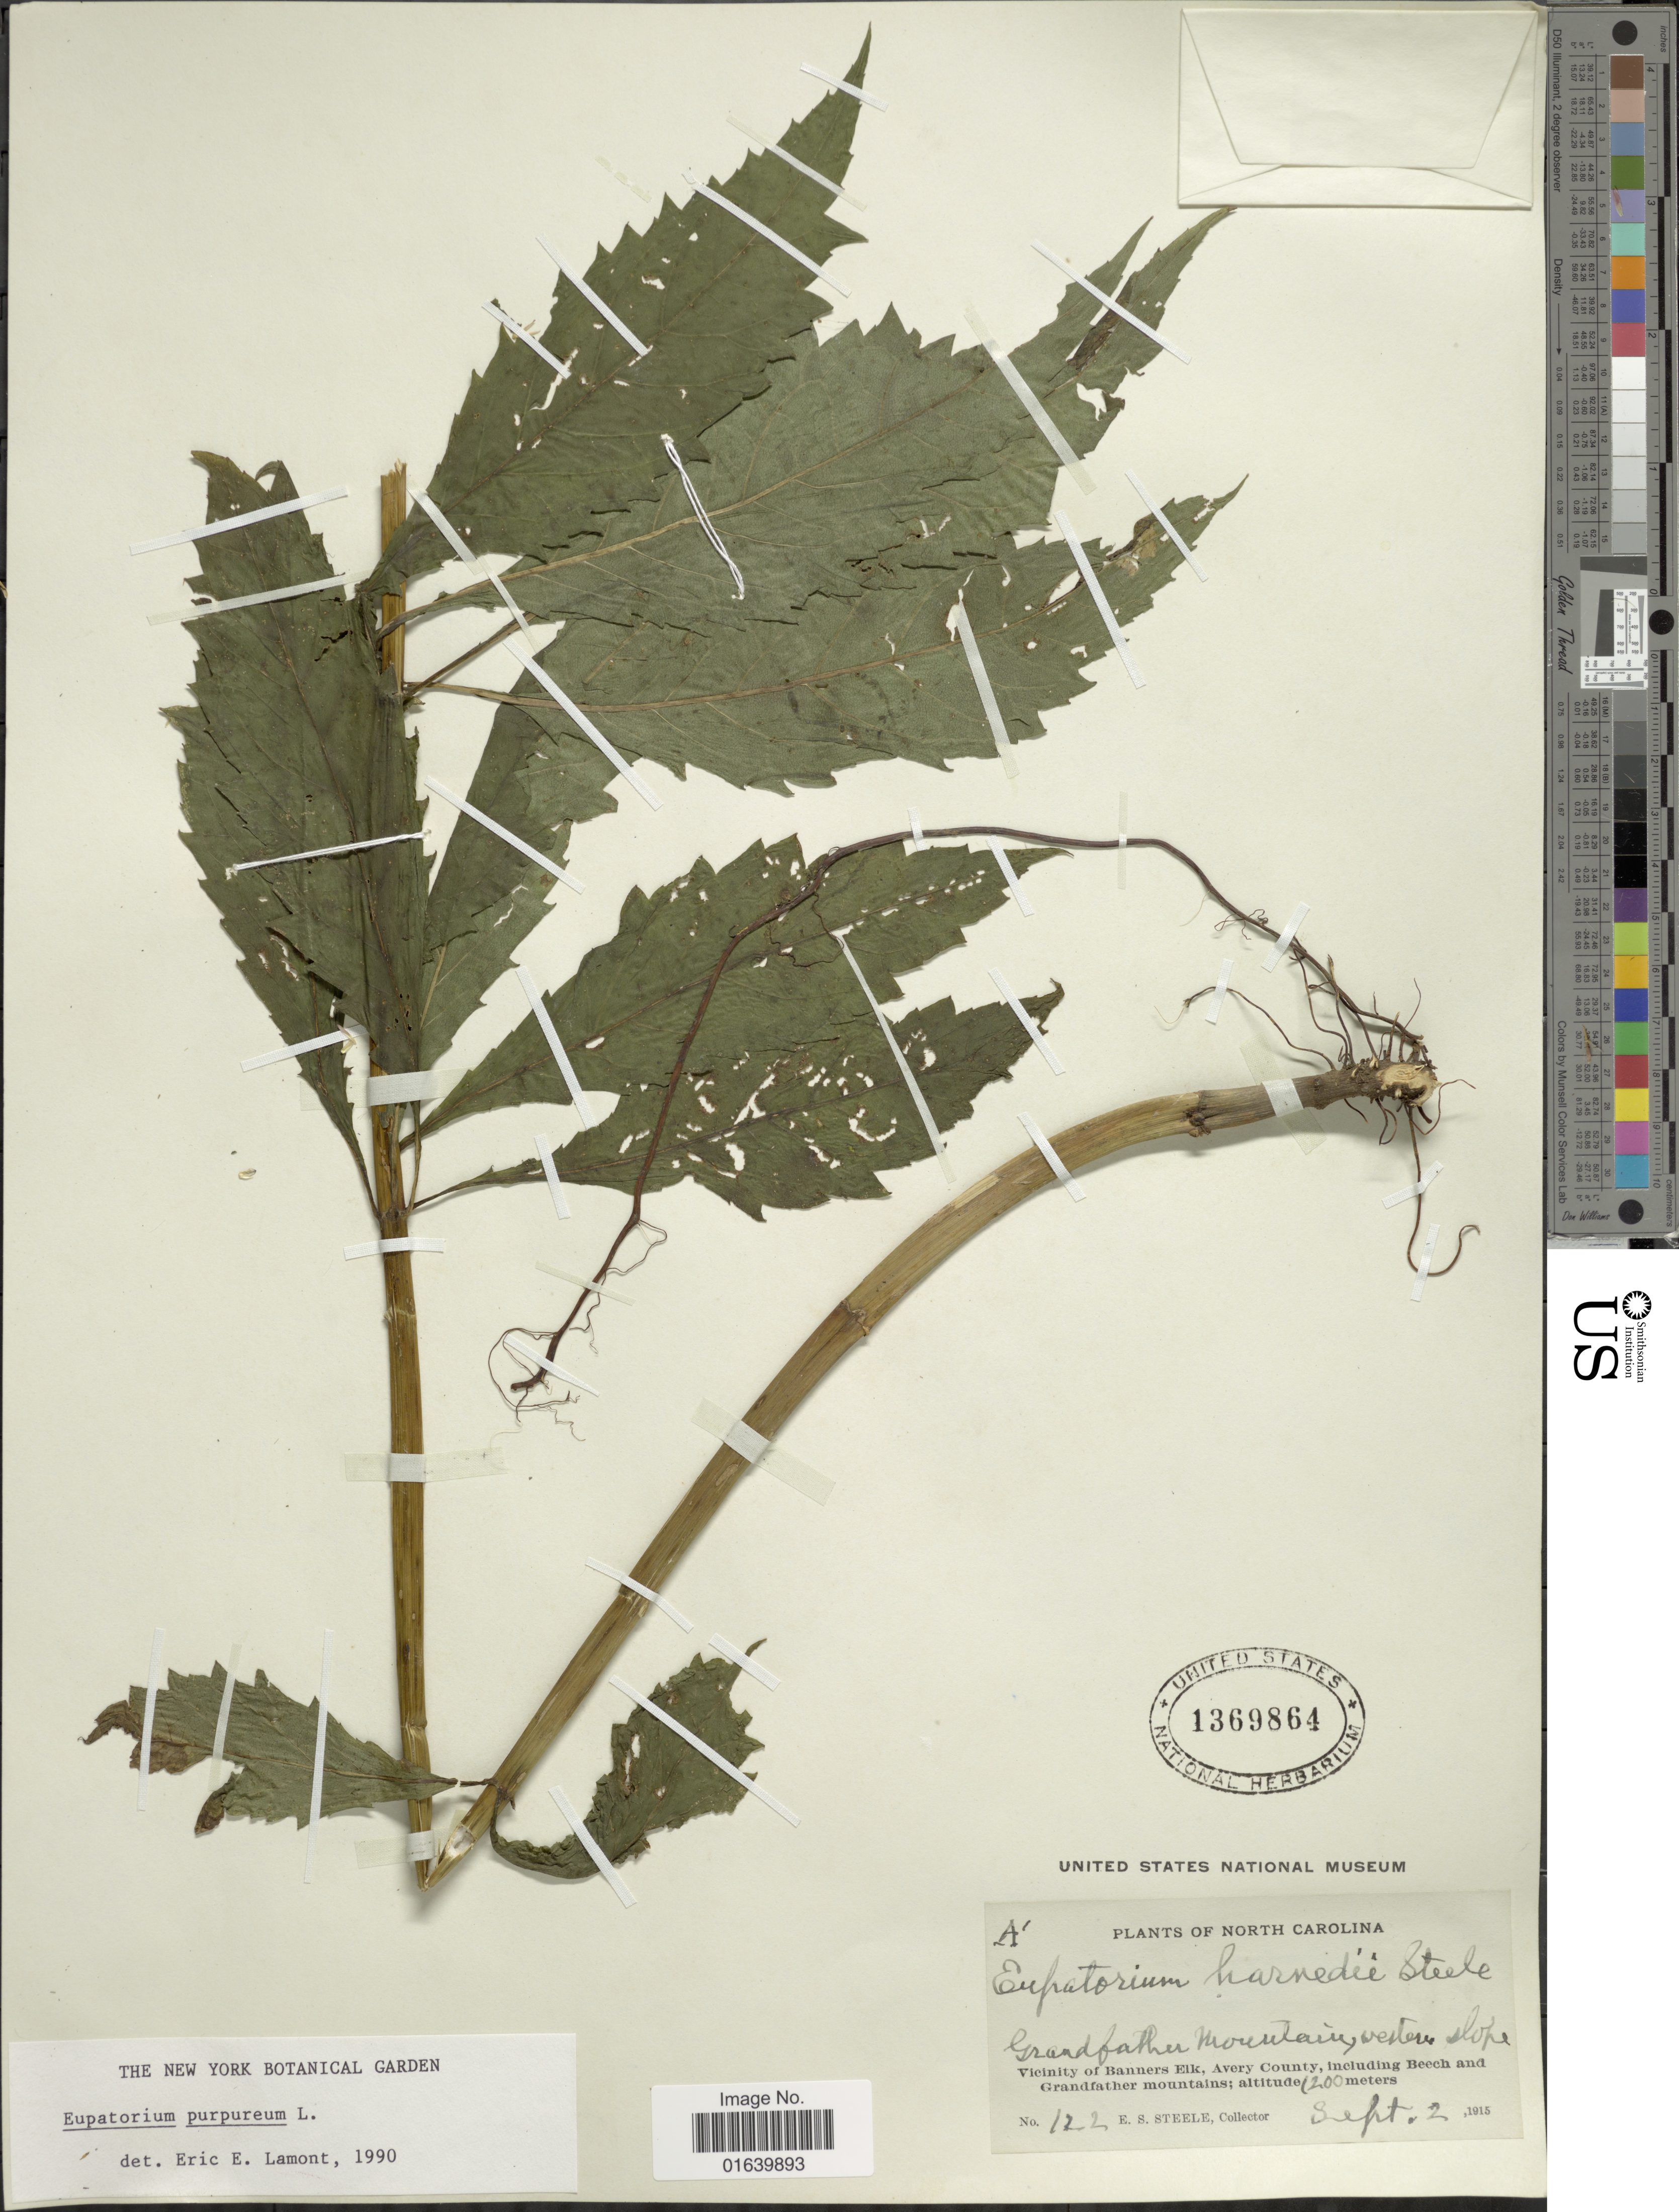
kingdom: Plantae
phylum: Tracheophyta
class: Magnoliopsida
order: Asterales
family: Asteraceae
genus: Eupatorium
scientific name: Eupatorium purpureum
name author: (L.) E.E. Lamont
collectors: E. Steele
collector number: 122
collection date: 1915-09-02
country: United States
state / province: North Carolina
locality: North Carolina, Grandfather Mountain, Western slope, vicinity of Banners Elk, Avery County, including Beech and Grandfather mountains.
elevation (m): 1200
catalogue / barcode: US 1369864